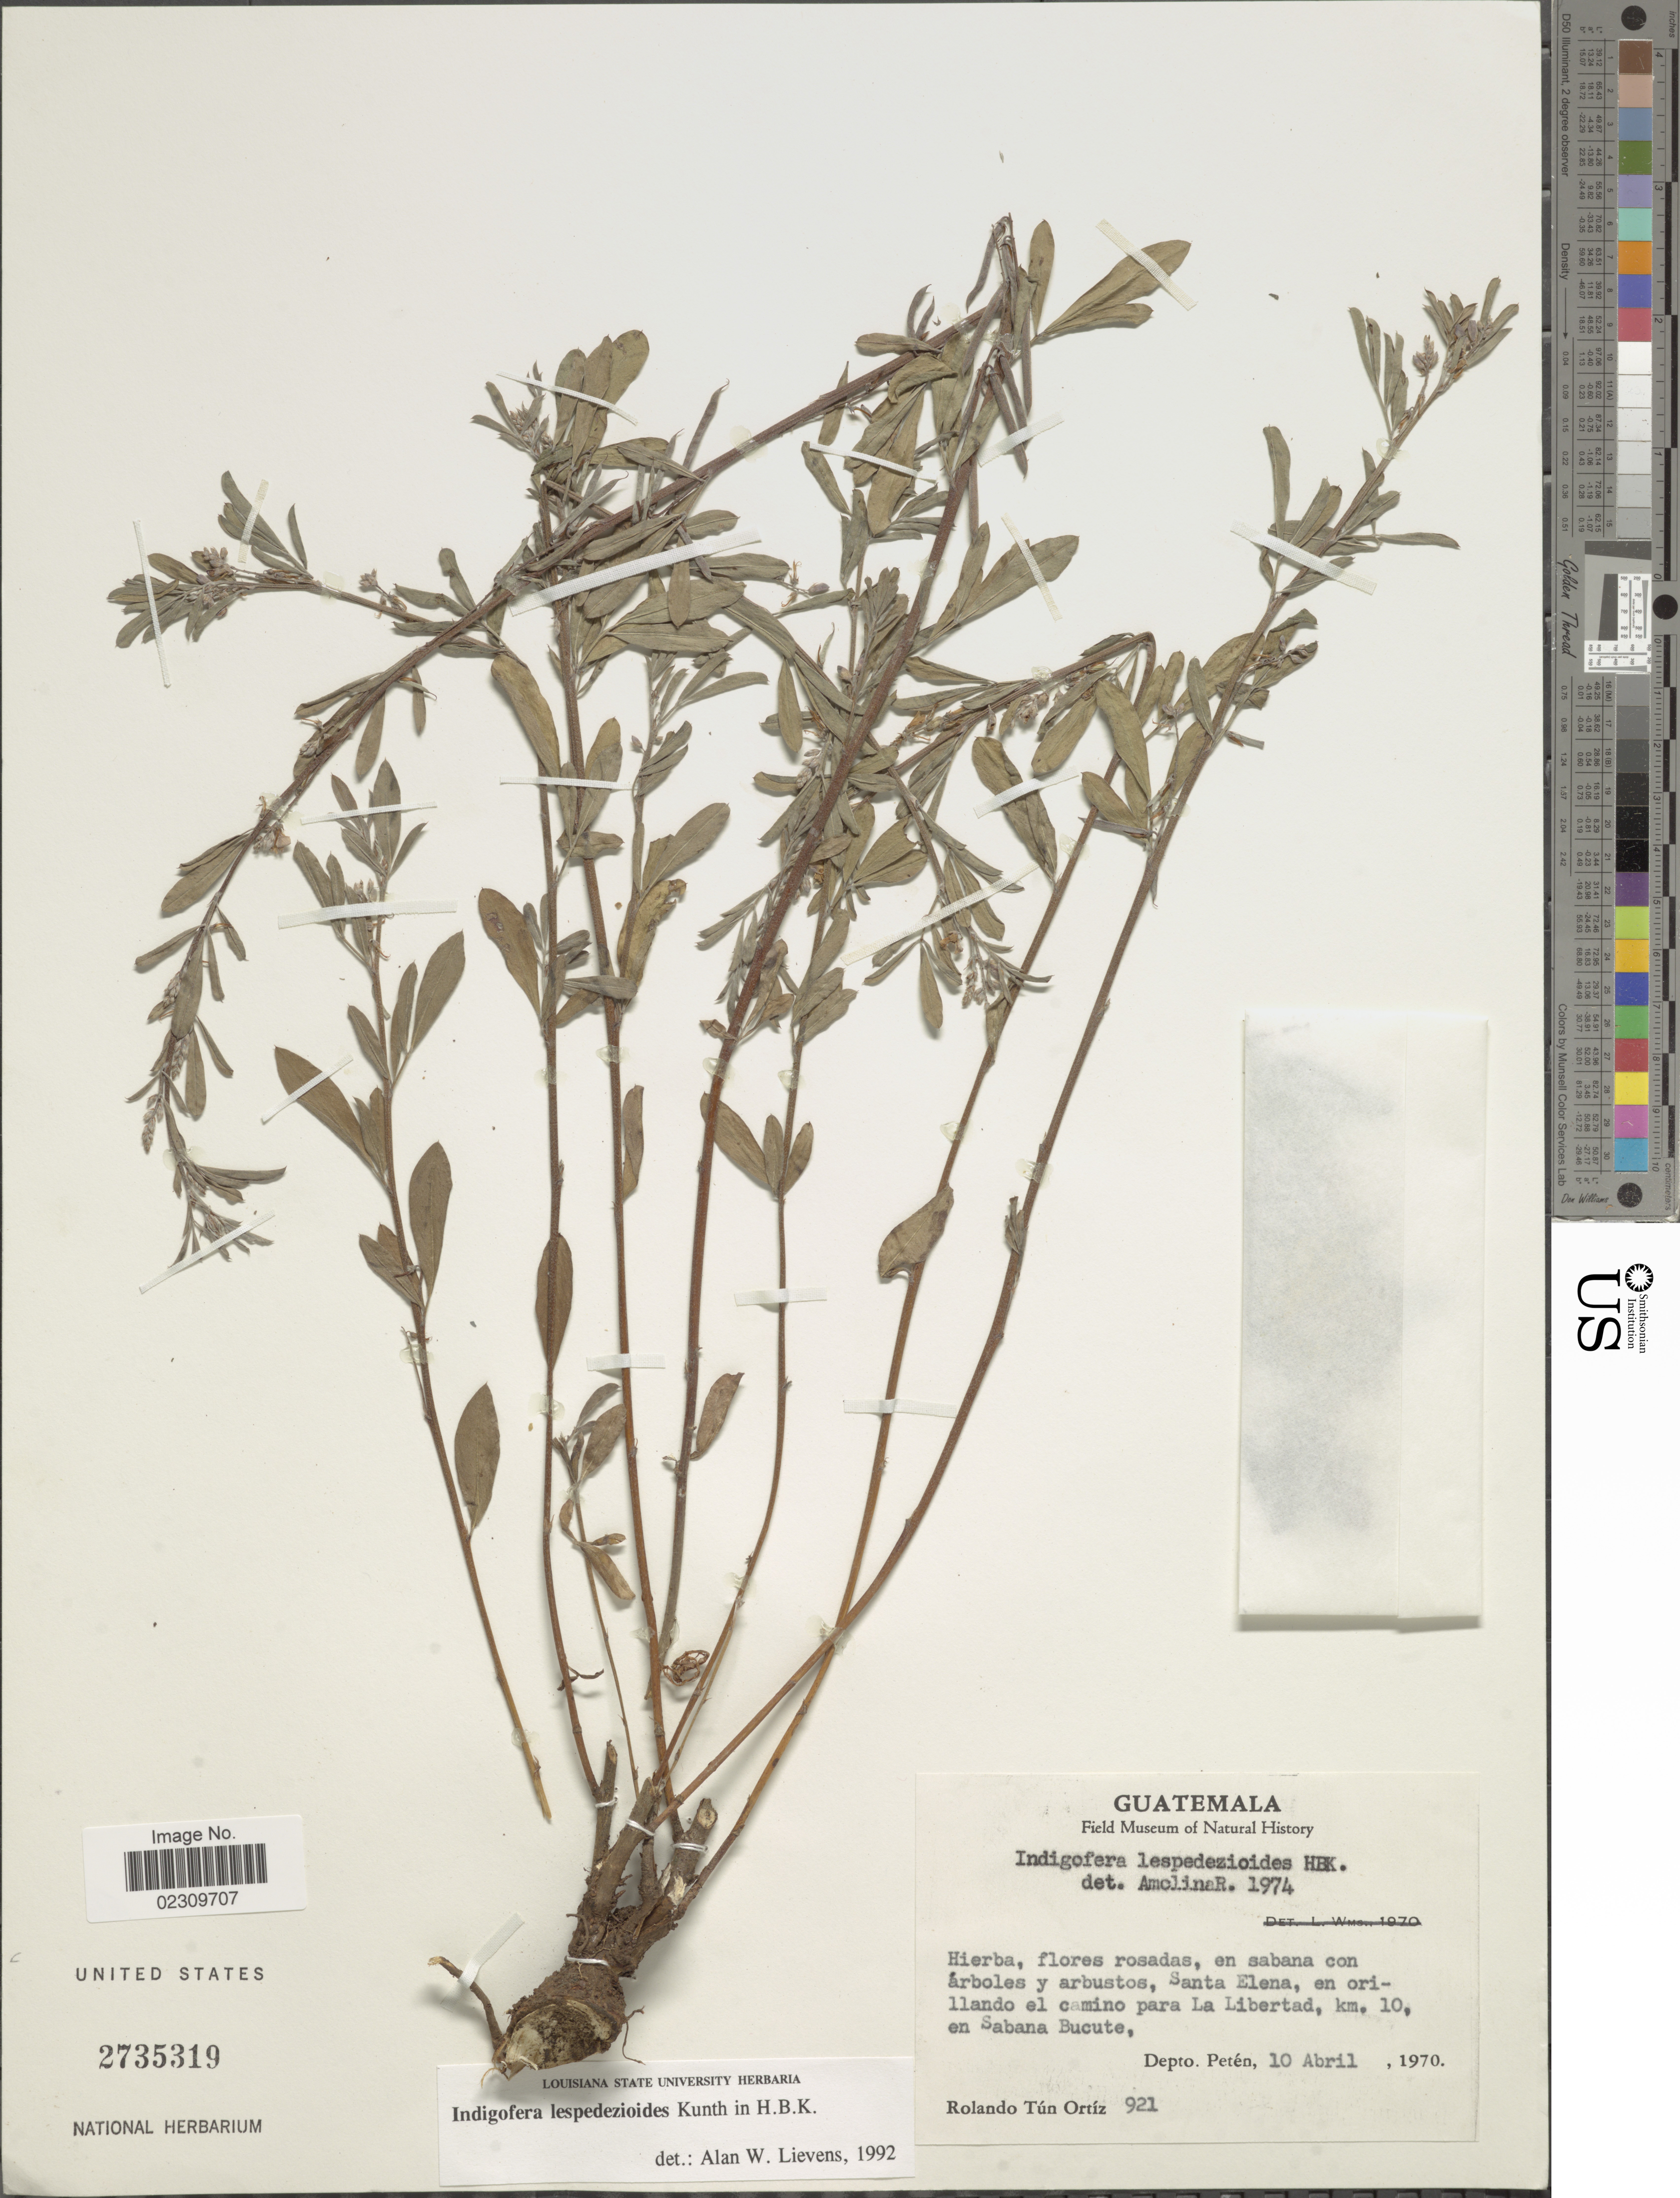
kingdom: Plantae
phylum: Tracheophyta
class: Magnoliopsida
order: Fabales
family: Fabaceae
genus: Indigofera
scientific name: Indigofera lespedezioides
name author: Kunth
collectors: R. T. Ortíz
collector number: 921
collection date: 1970-04-10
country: Guatemala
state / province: El Petén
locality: Santa Elena, en orillando el camino parar La Libertad, km. 10 en Sabana Bucute. Depto. Petén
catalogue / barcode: US 2735319